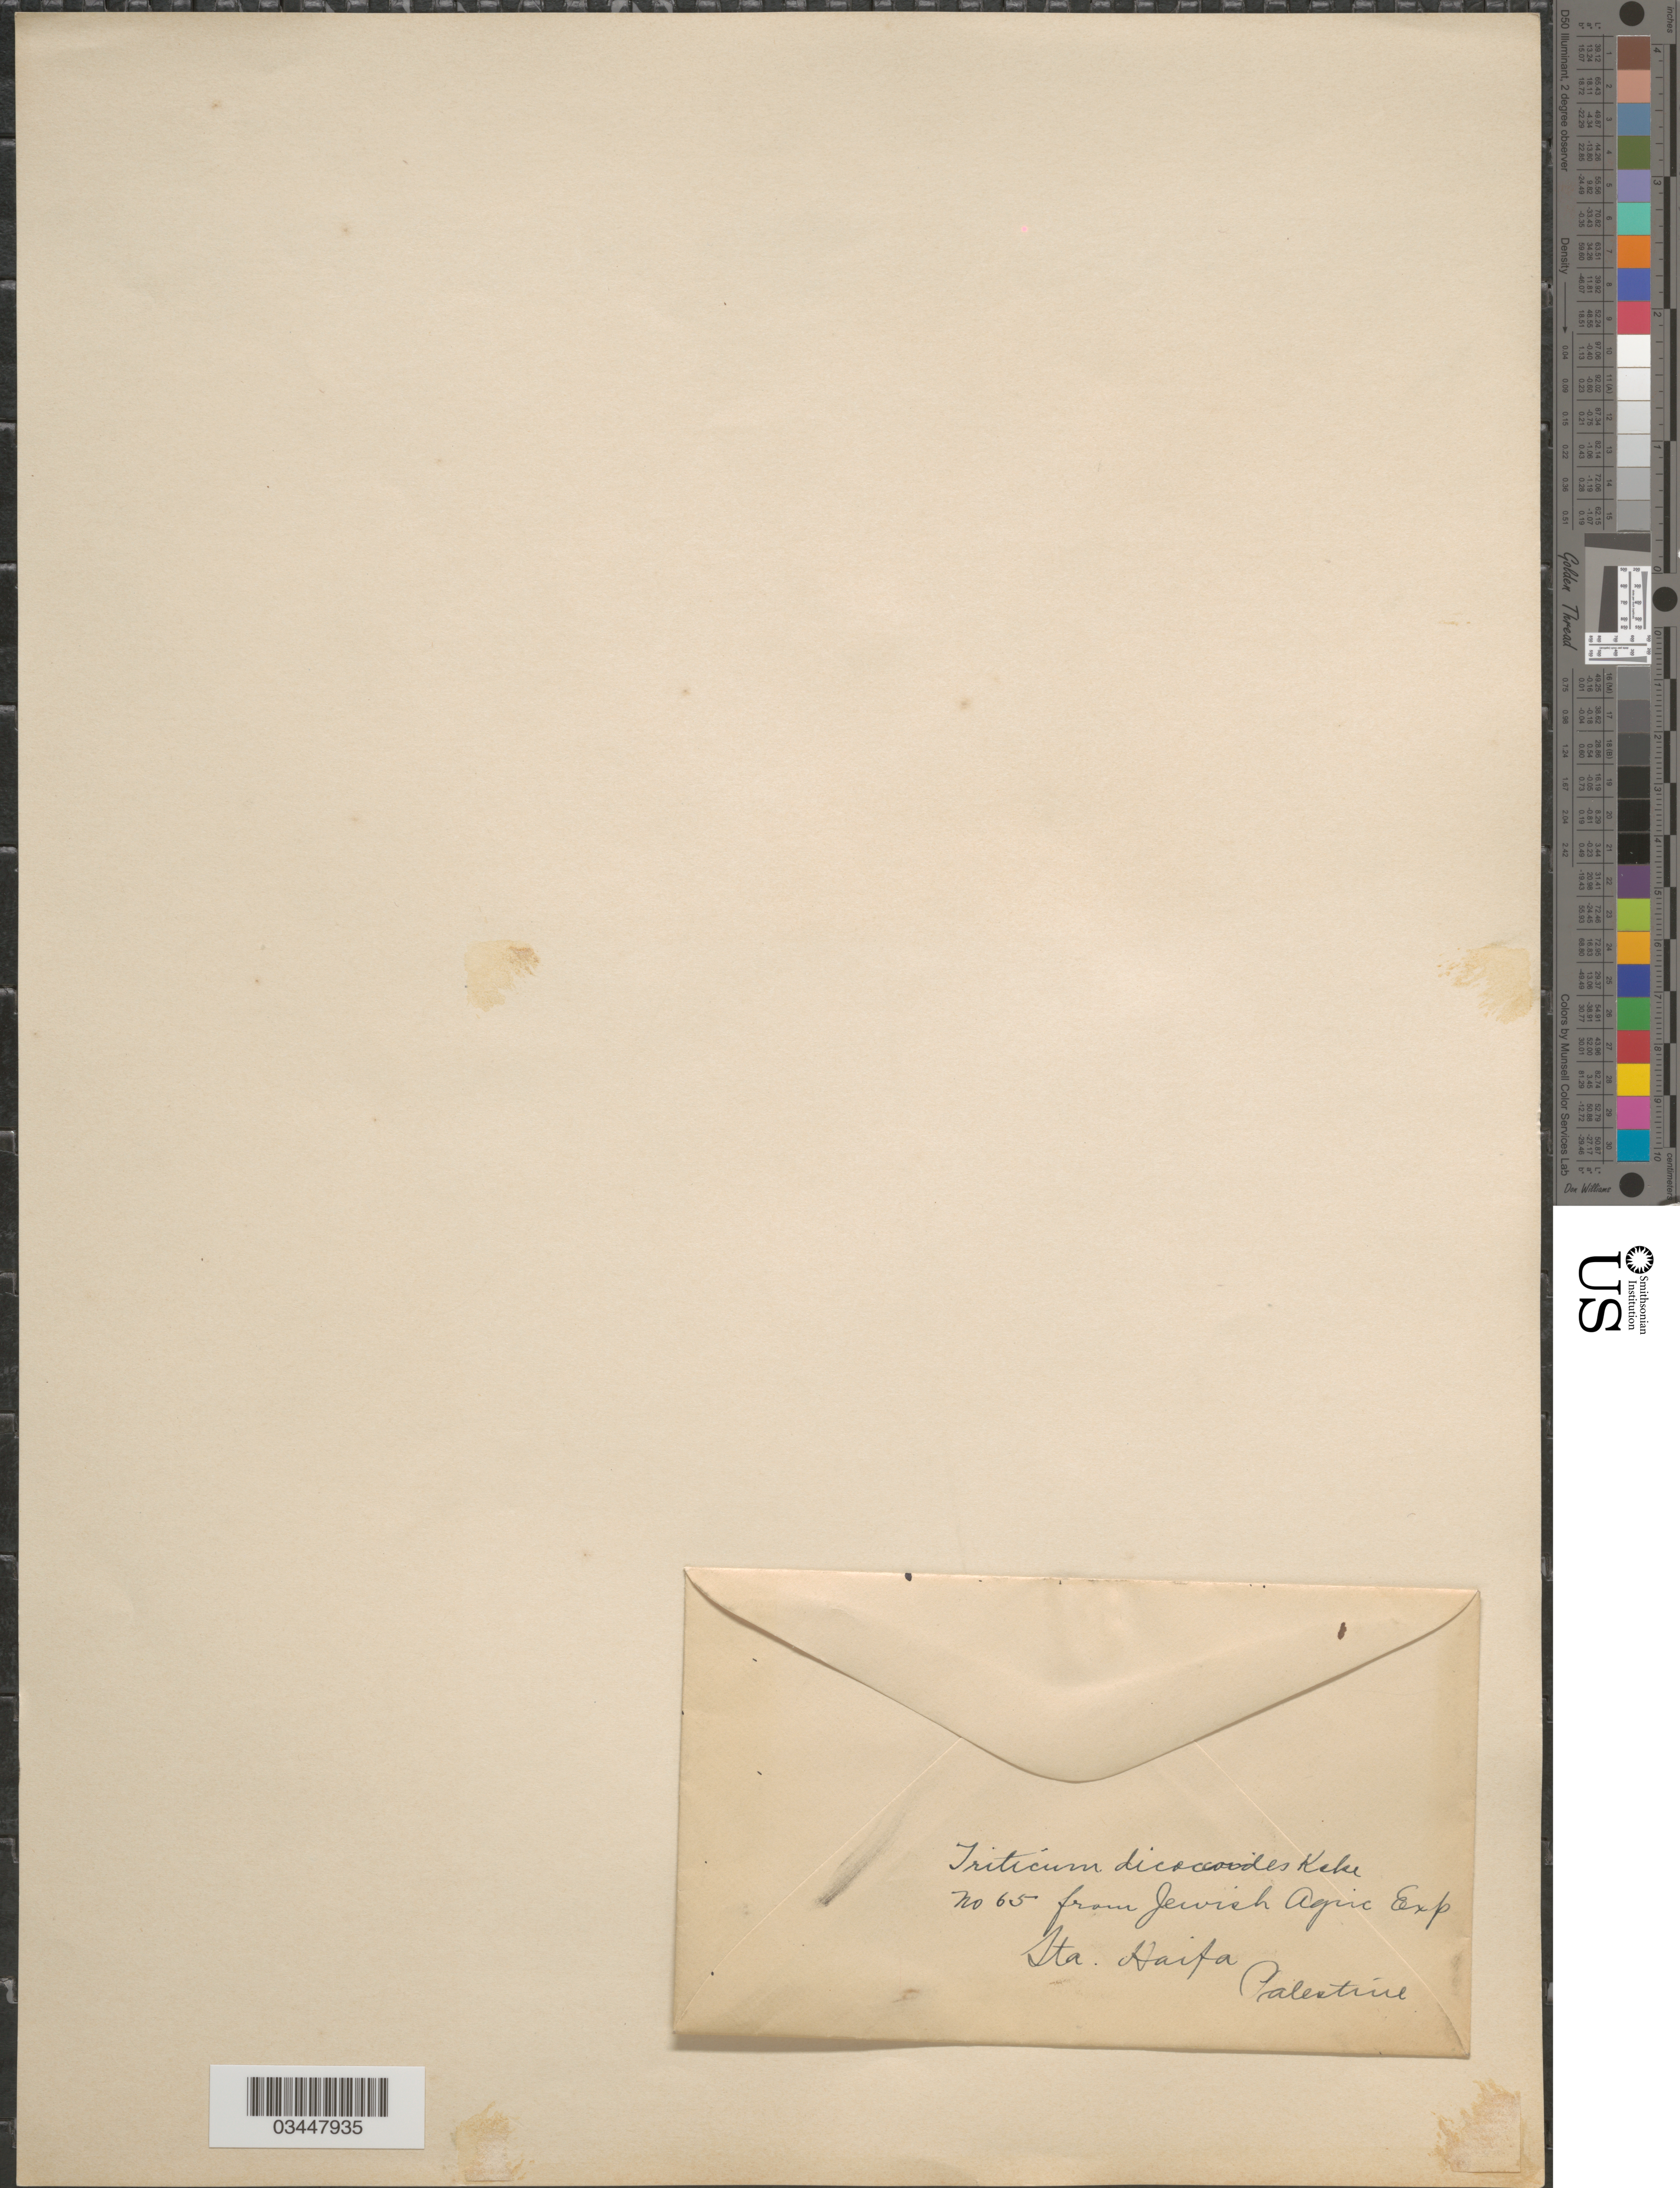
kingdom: Plantae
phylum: Tracheophyta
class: Liliopsida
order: Poales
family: Poaceae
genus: Triticum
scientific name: Triticum dicoccoides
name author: (Körn.) Körn. ex Schweinf.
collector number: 65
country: Israel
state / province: Haifa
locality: Jewish Agric Exp Sta. Haifa. Palestine.